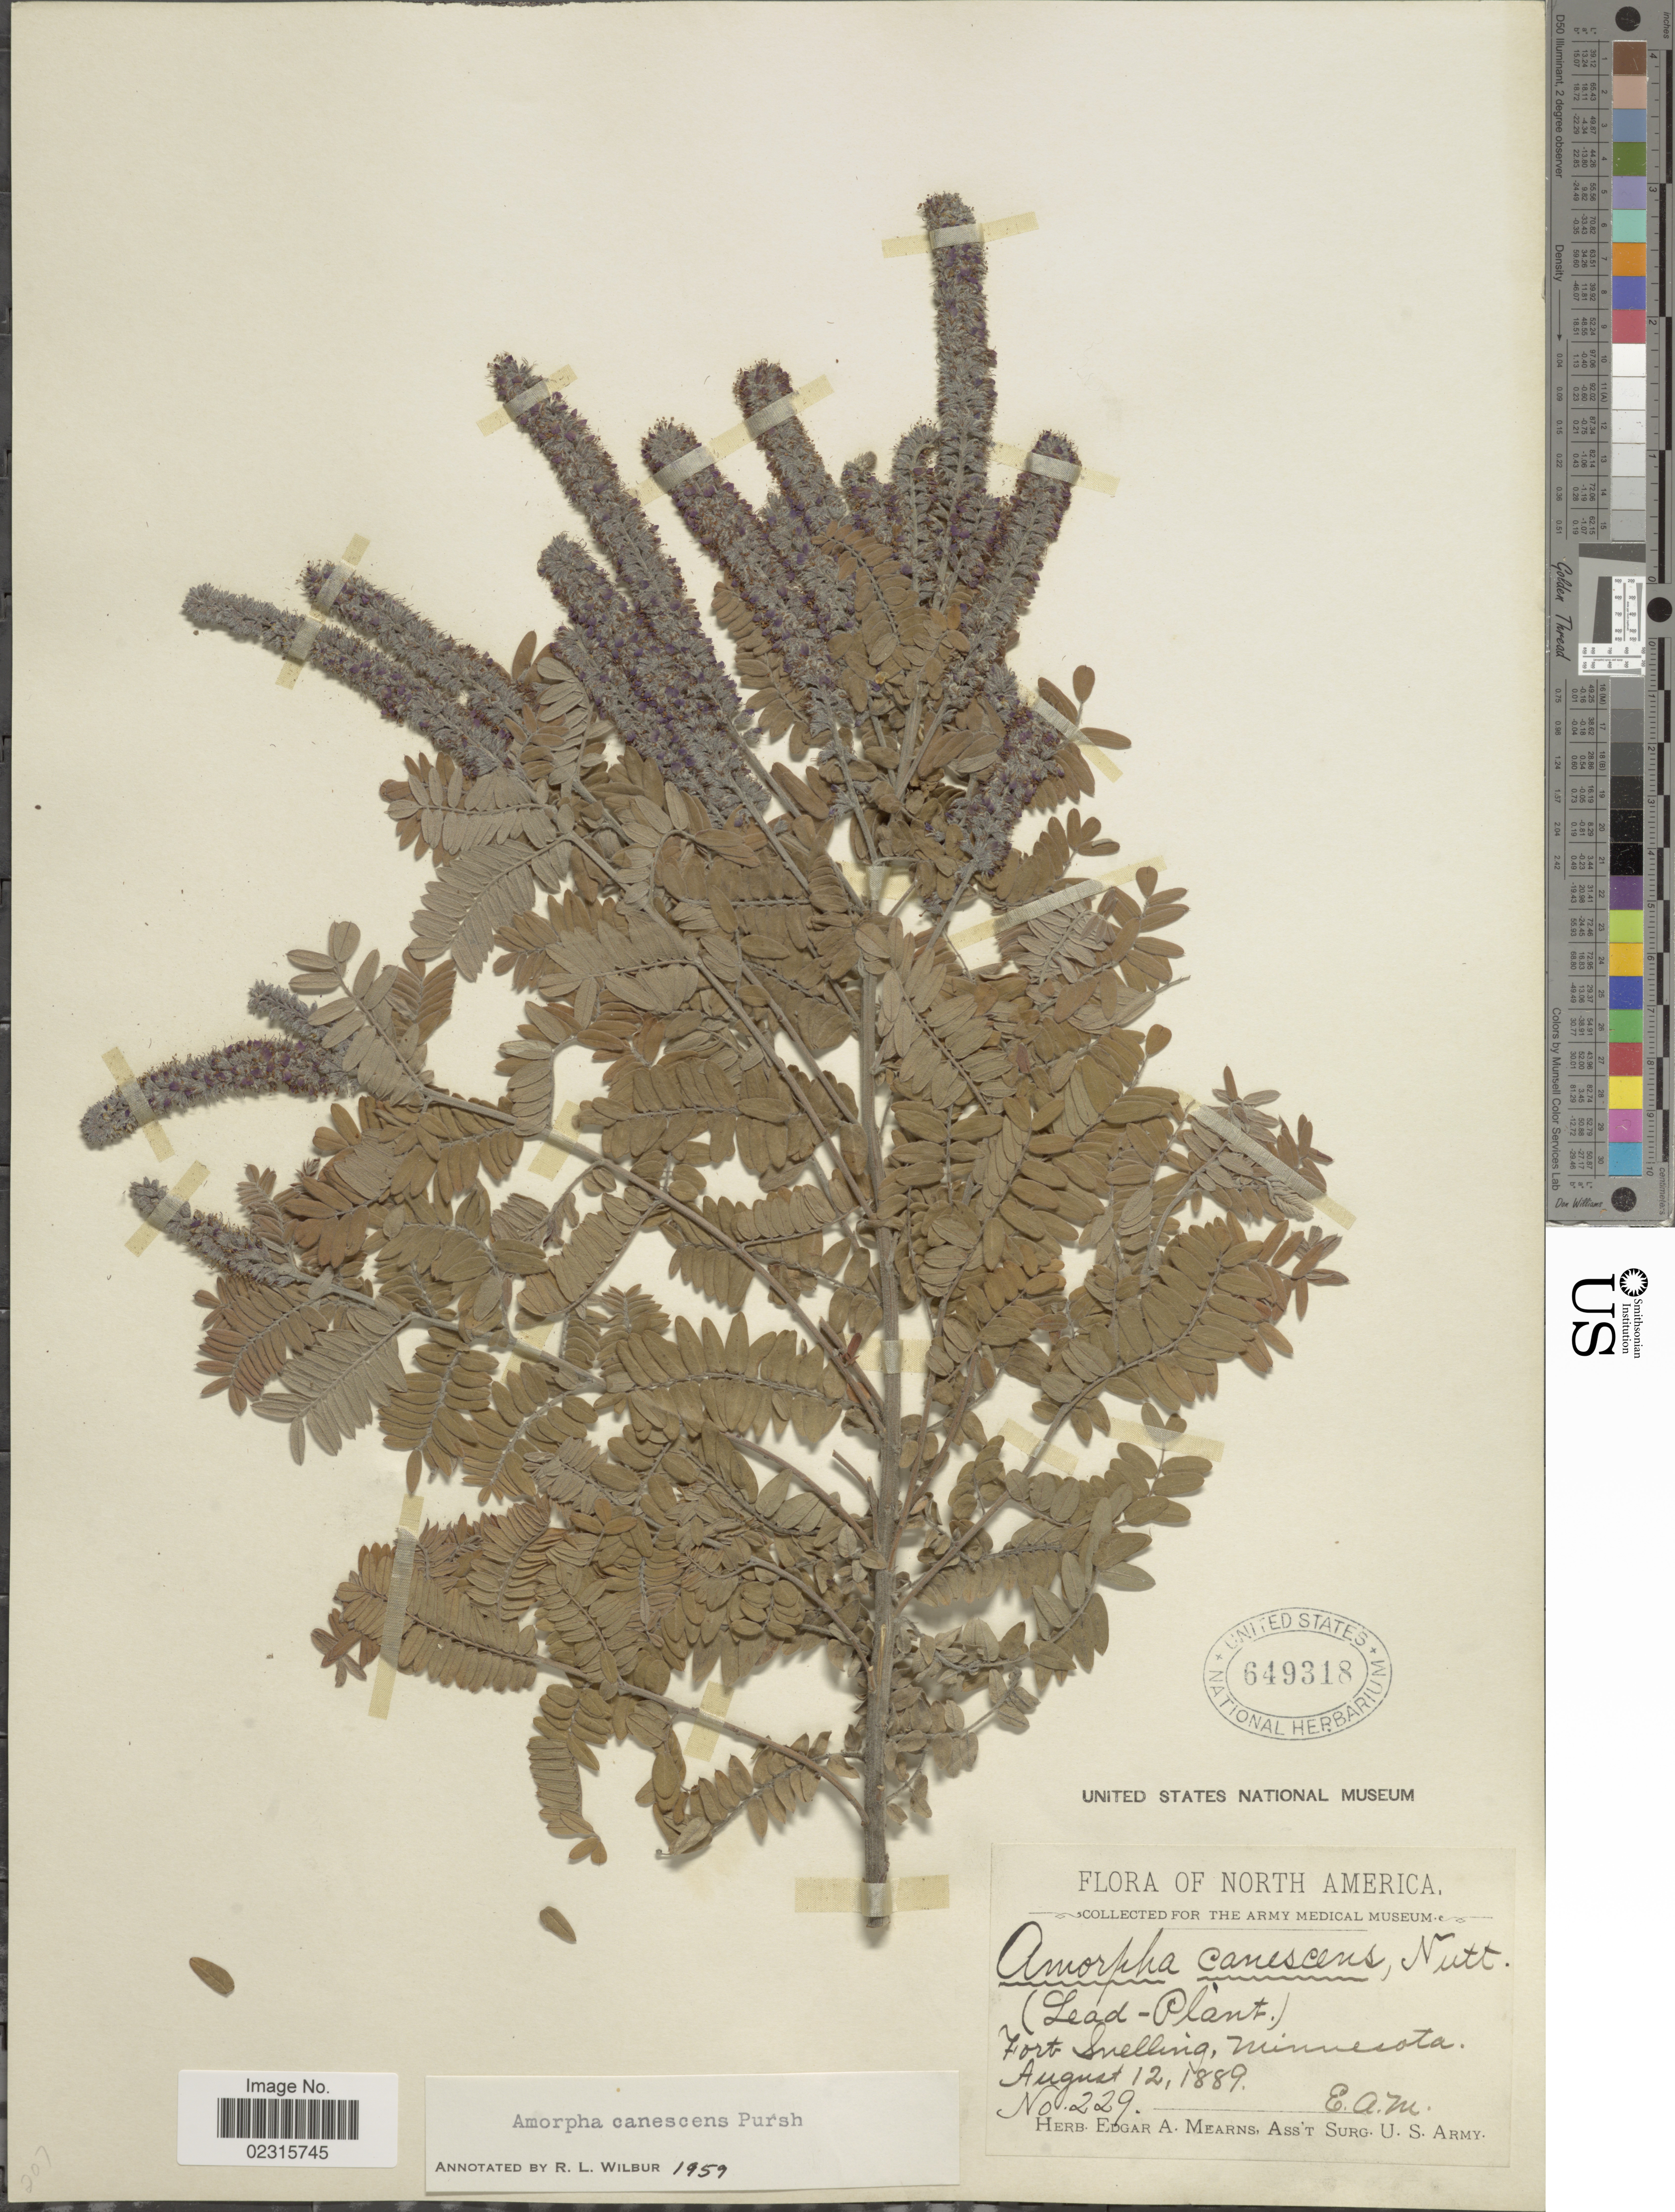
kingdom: Plantae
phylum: Tracheophyta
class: Magnoliopsida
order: Fabales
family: Fabaceae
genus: Amorpha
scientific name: Amorpha canescens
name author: Pursh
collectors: E. A. Mearns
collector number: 229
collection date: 1889-08-12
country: United States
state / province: Minnesota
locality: Fort Snelling, Minnesota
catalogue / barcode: US 649318